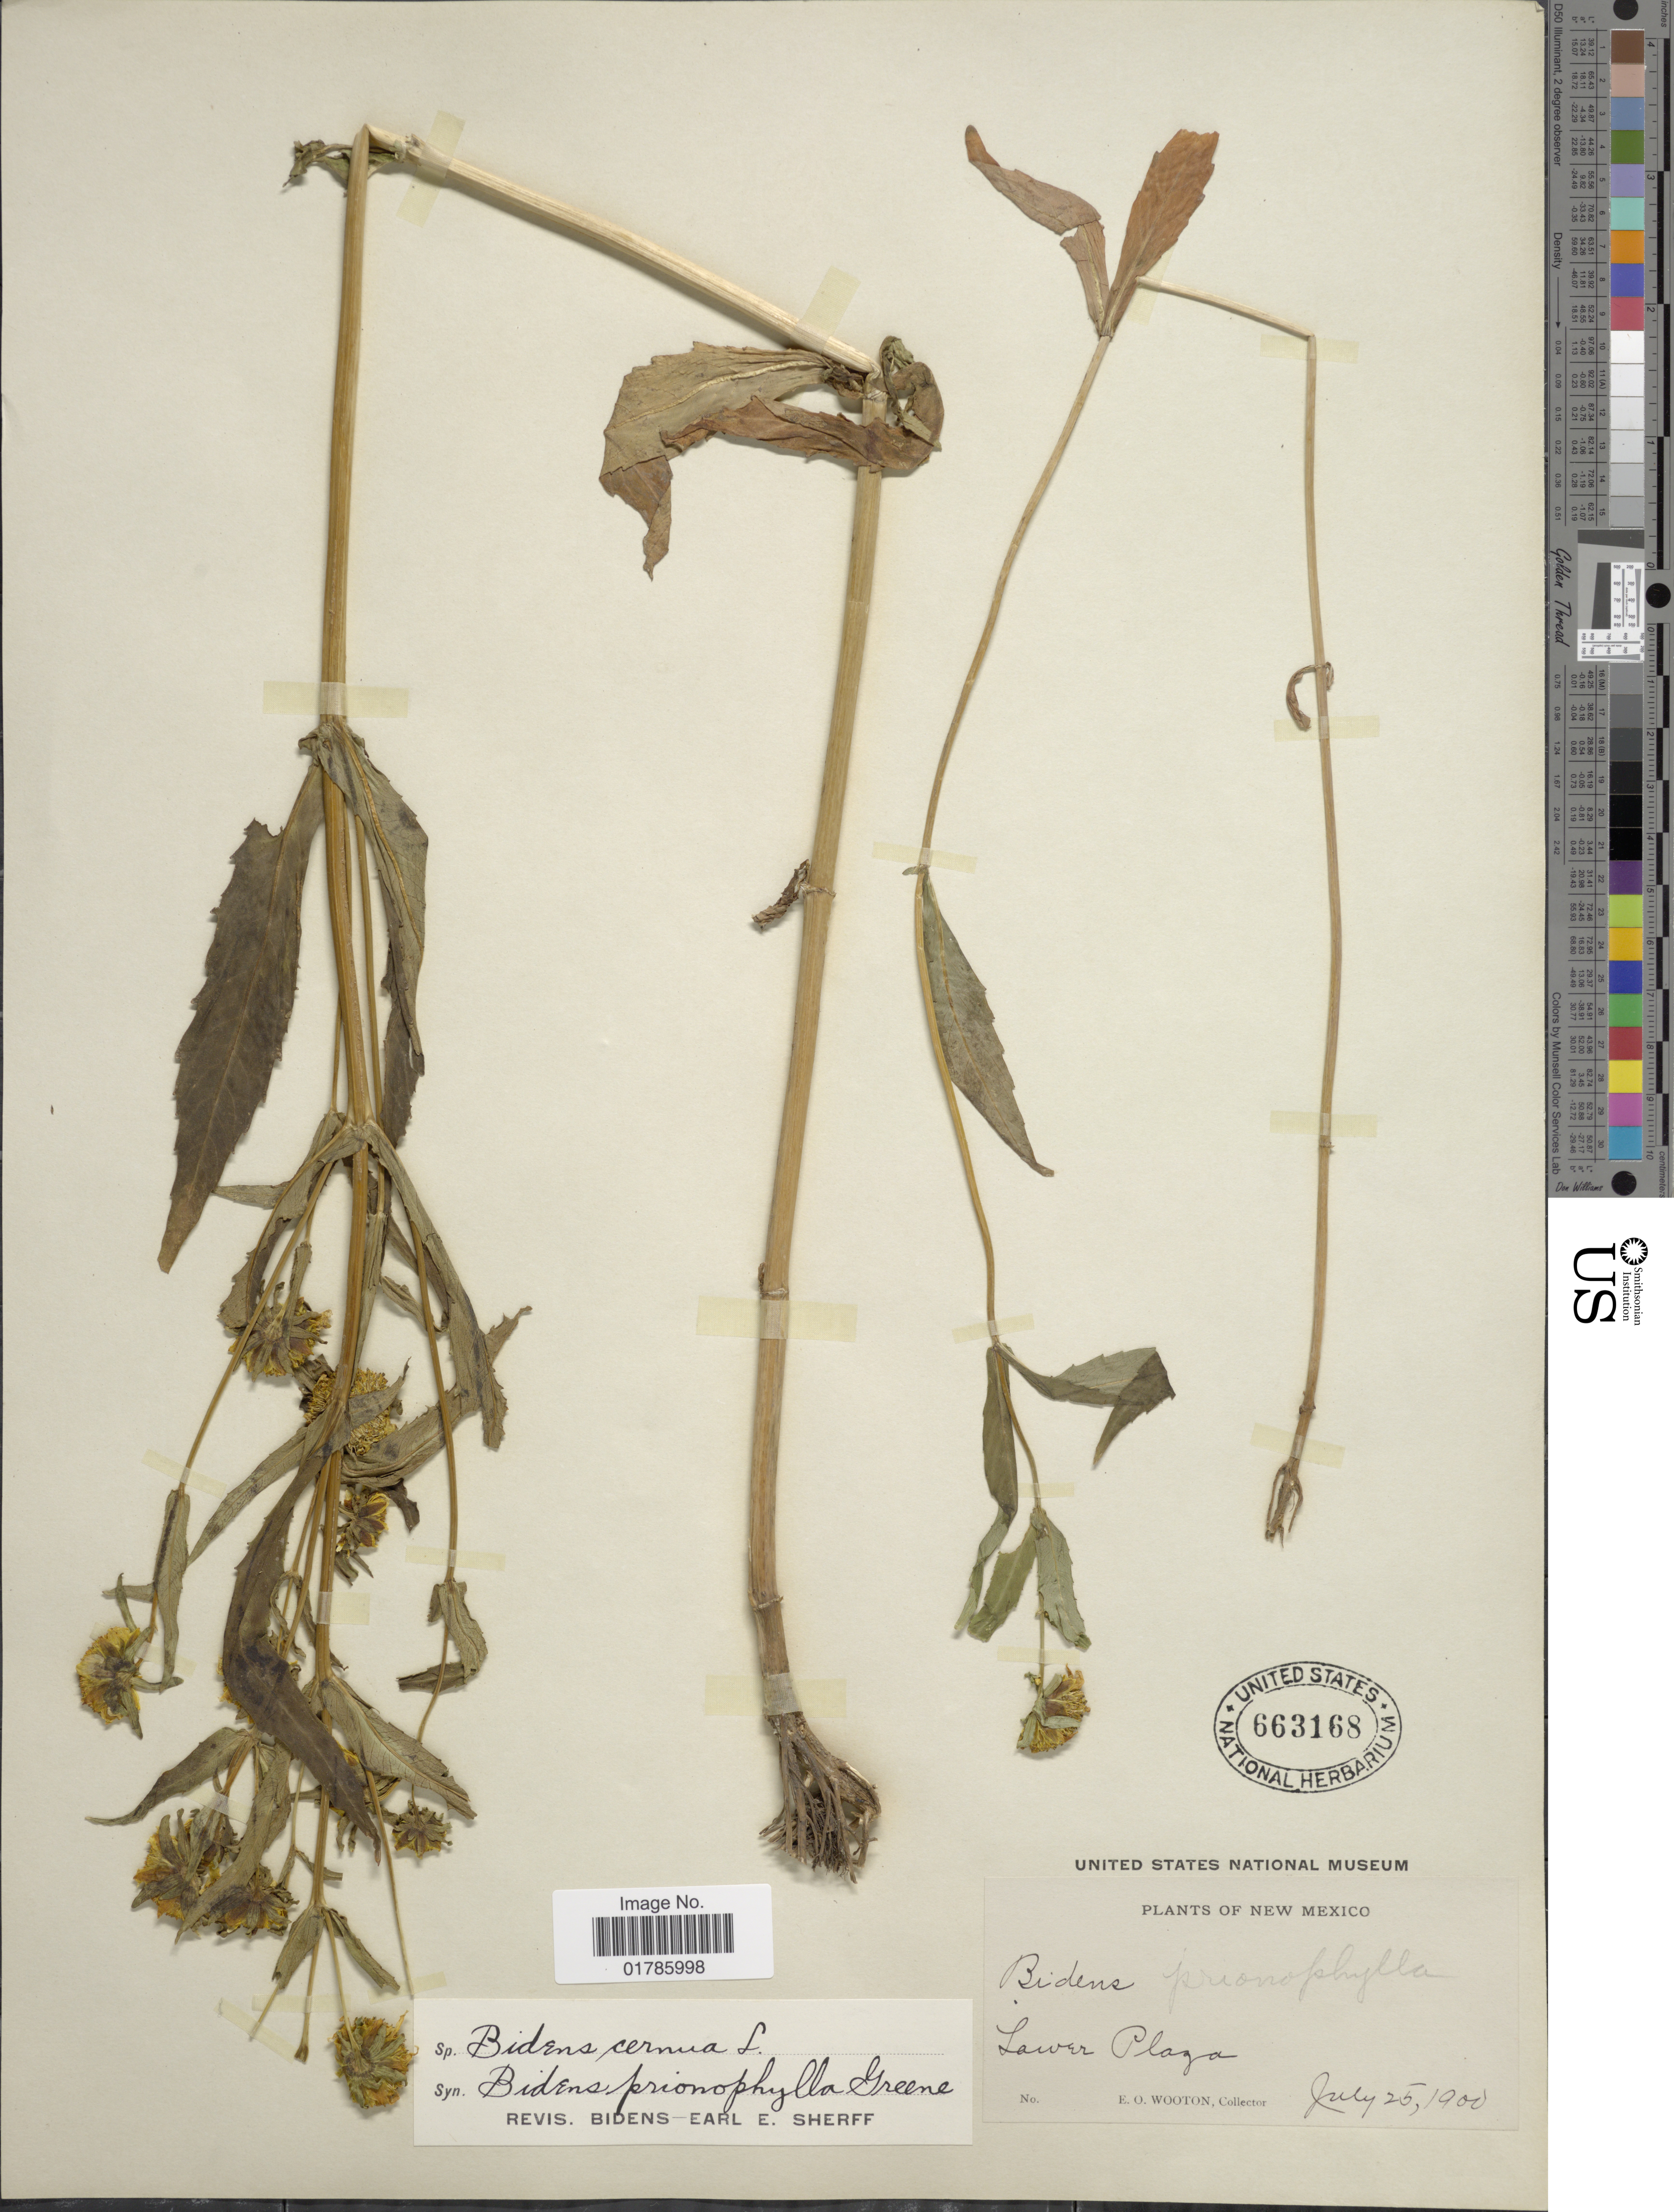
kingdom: Plantae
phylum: Tracheophyta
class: Magnoliopsida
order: Asterales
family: Asteraceae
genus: Bidens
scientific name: Bidens cernua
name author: L.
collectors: E. O. Wooton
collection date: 1900-07-25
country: United States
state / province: New Mexico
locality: Lower Plaza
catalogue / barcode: US 663168